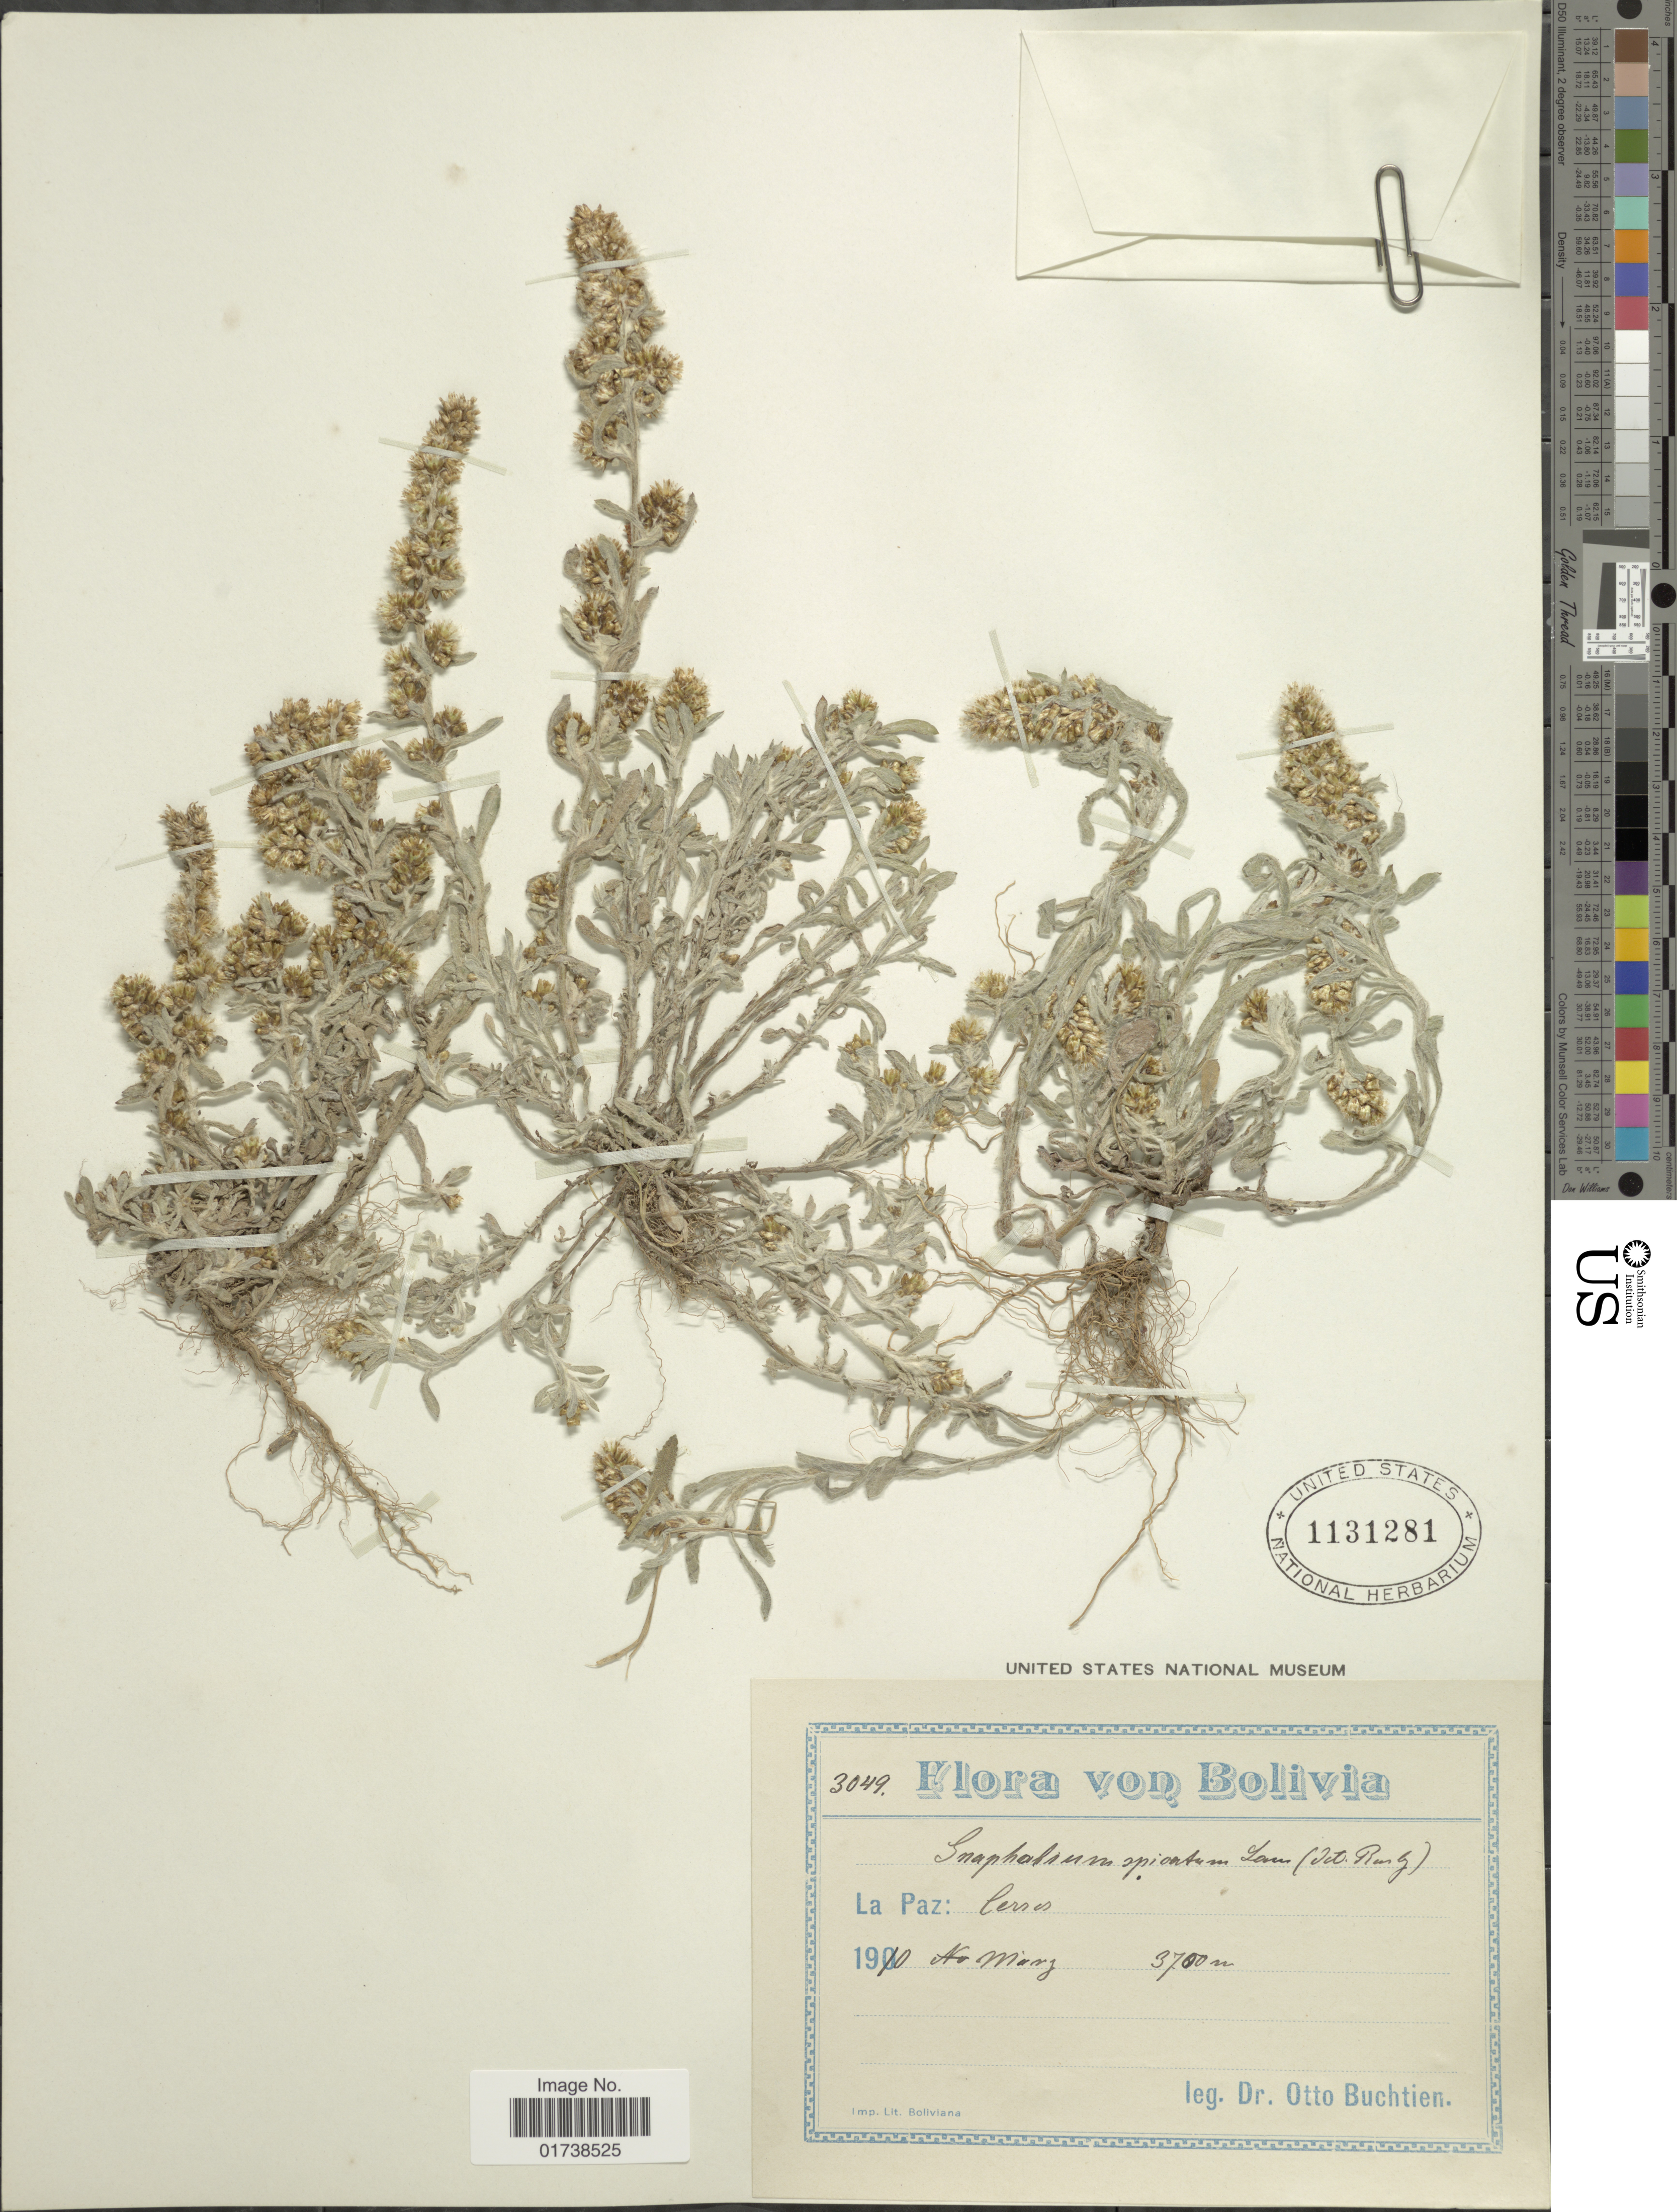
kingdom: Plantae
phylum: Tracheophyta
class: Magnoliopsida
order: Asterales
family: Asteraceae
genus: Gamochaeta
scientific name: Gamochaeta purpurea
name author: (L.) Cabrera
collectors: O. Buchtien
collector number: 3049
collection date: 1910-03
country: Bolivia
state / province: La Paz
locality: La Paz: Cerros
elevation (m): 3700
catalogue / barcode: US 1131281